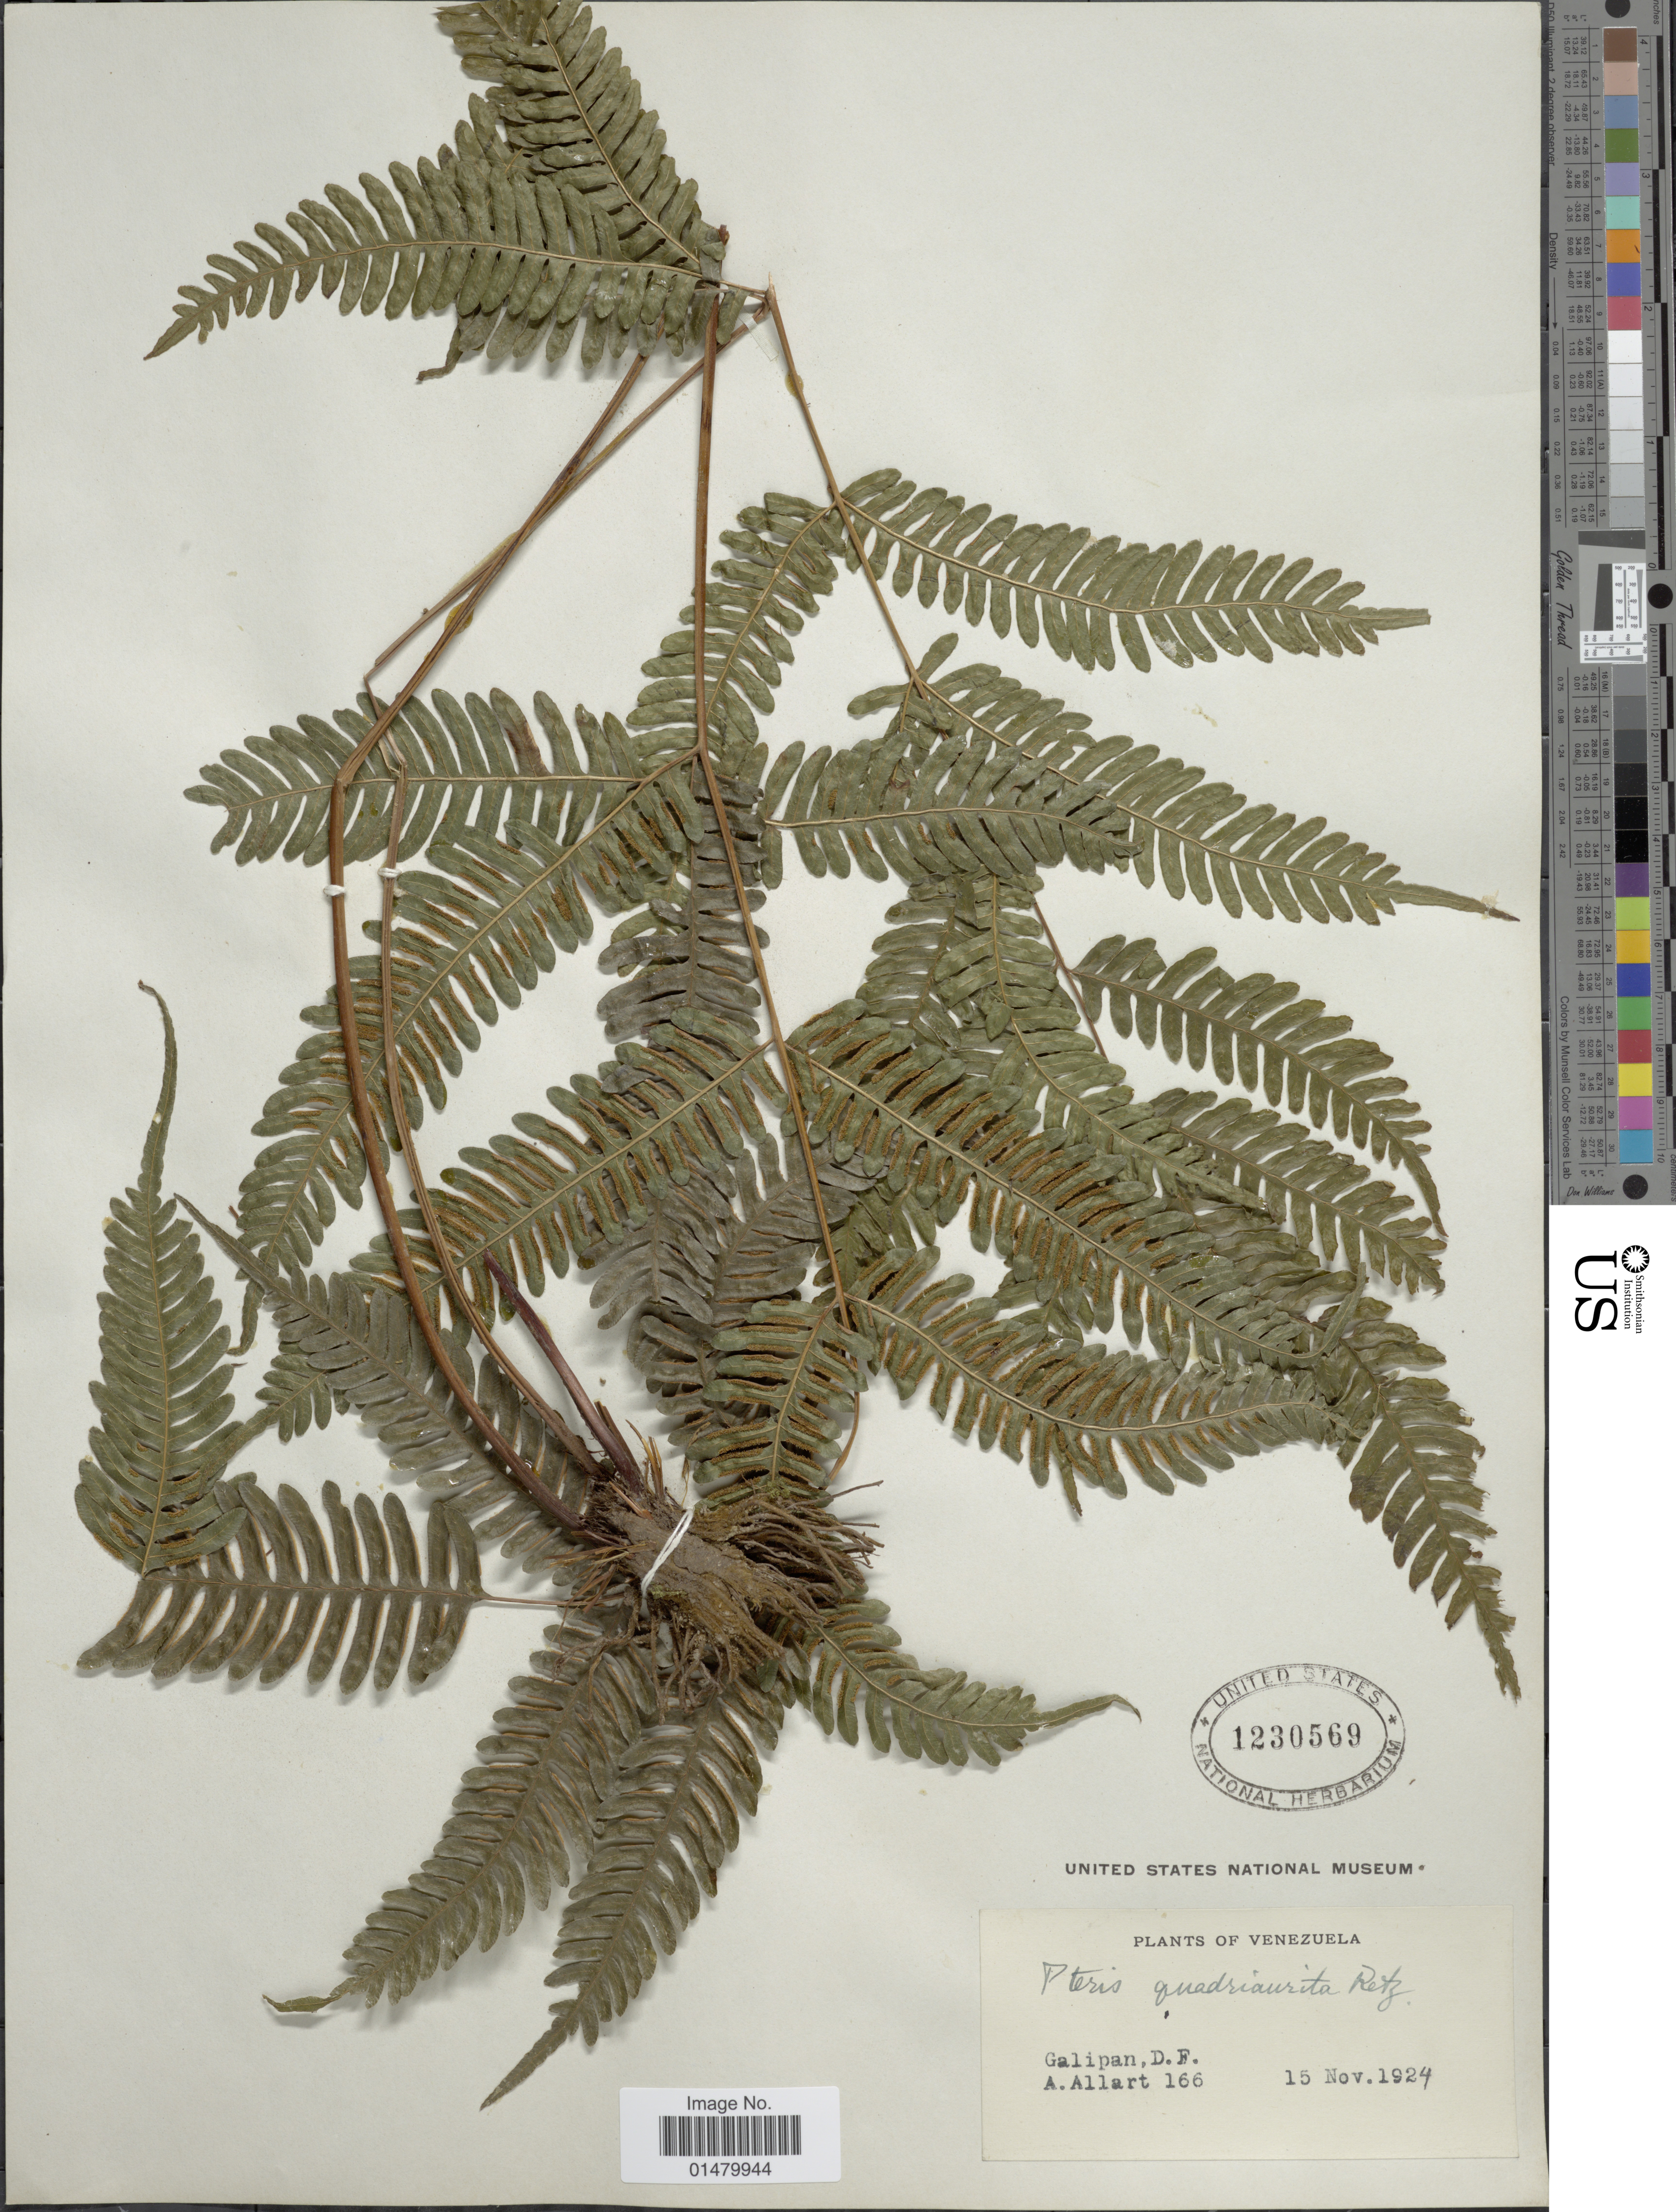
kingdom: Plantae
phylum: Tracheophyta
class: Polypodiopsida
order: Polypodiales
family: Pteridaceae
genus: Pteris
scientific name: Pteris quadriaurita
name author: Retz.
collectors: A. Allart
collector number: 166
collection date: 1924-11-15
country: Venezuela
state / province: Distrito Federal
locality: Galipan, D. F.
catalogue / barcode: US 1230569